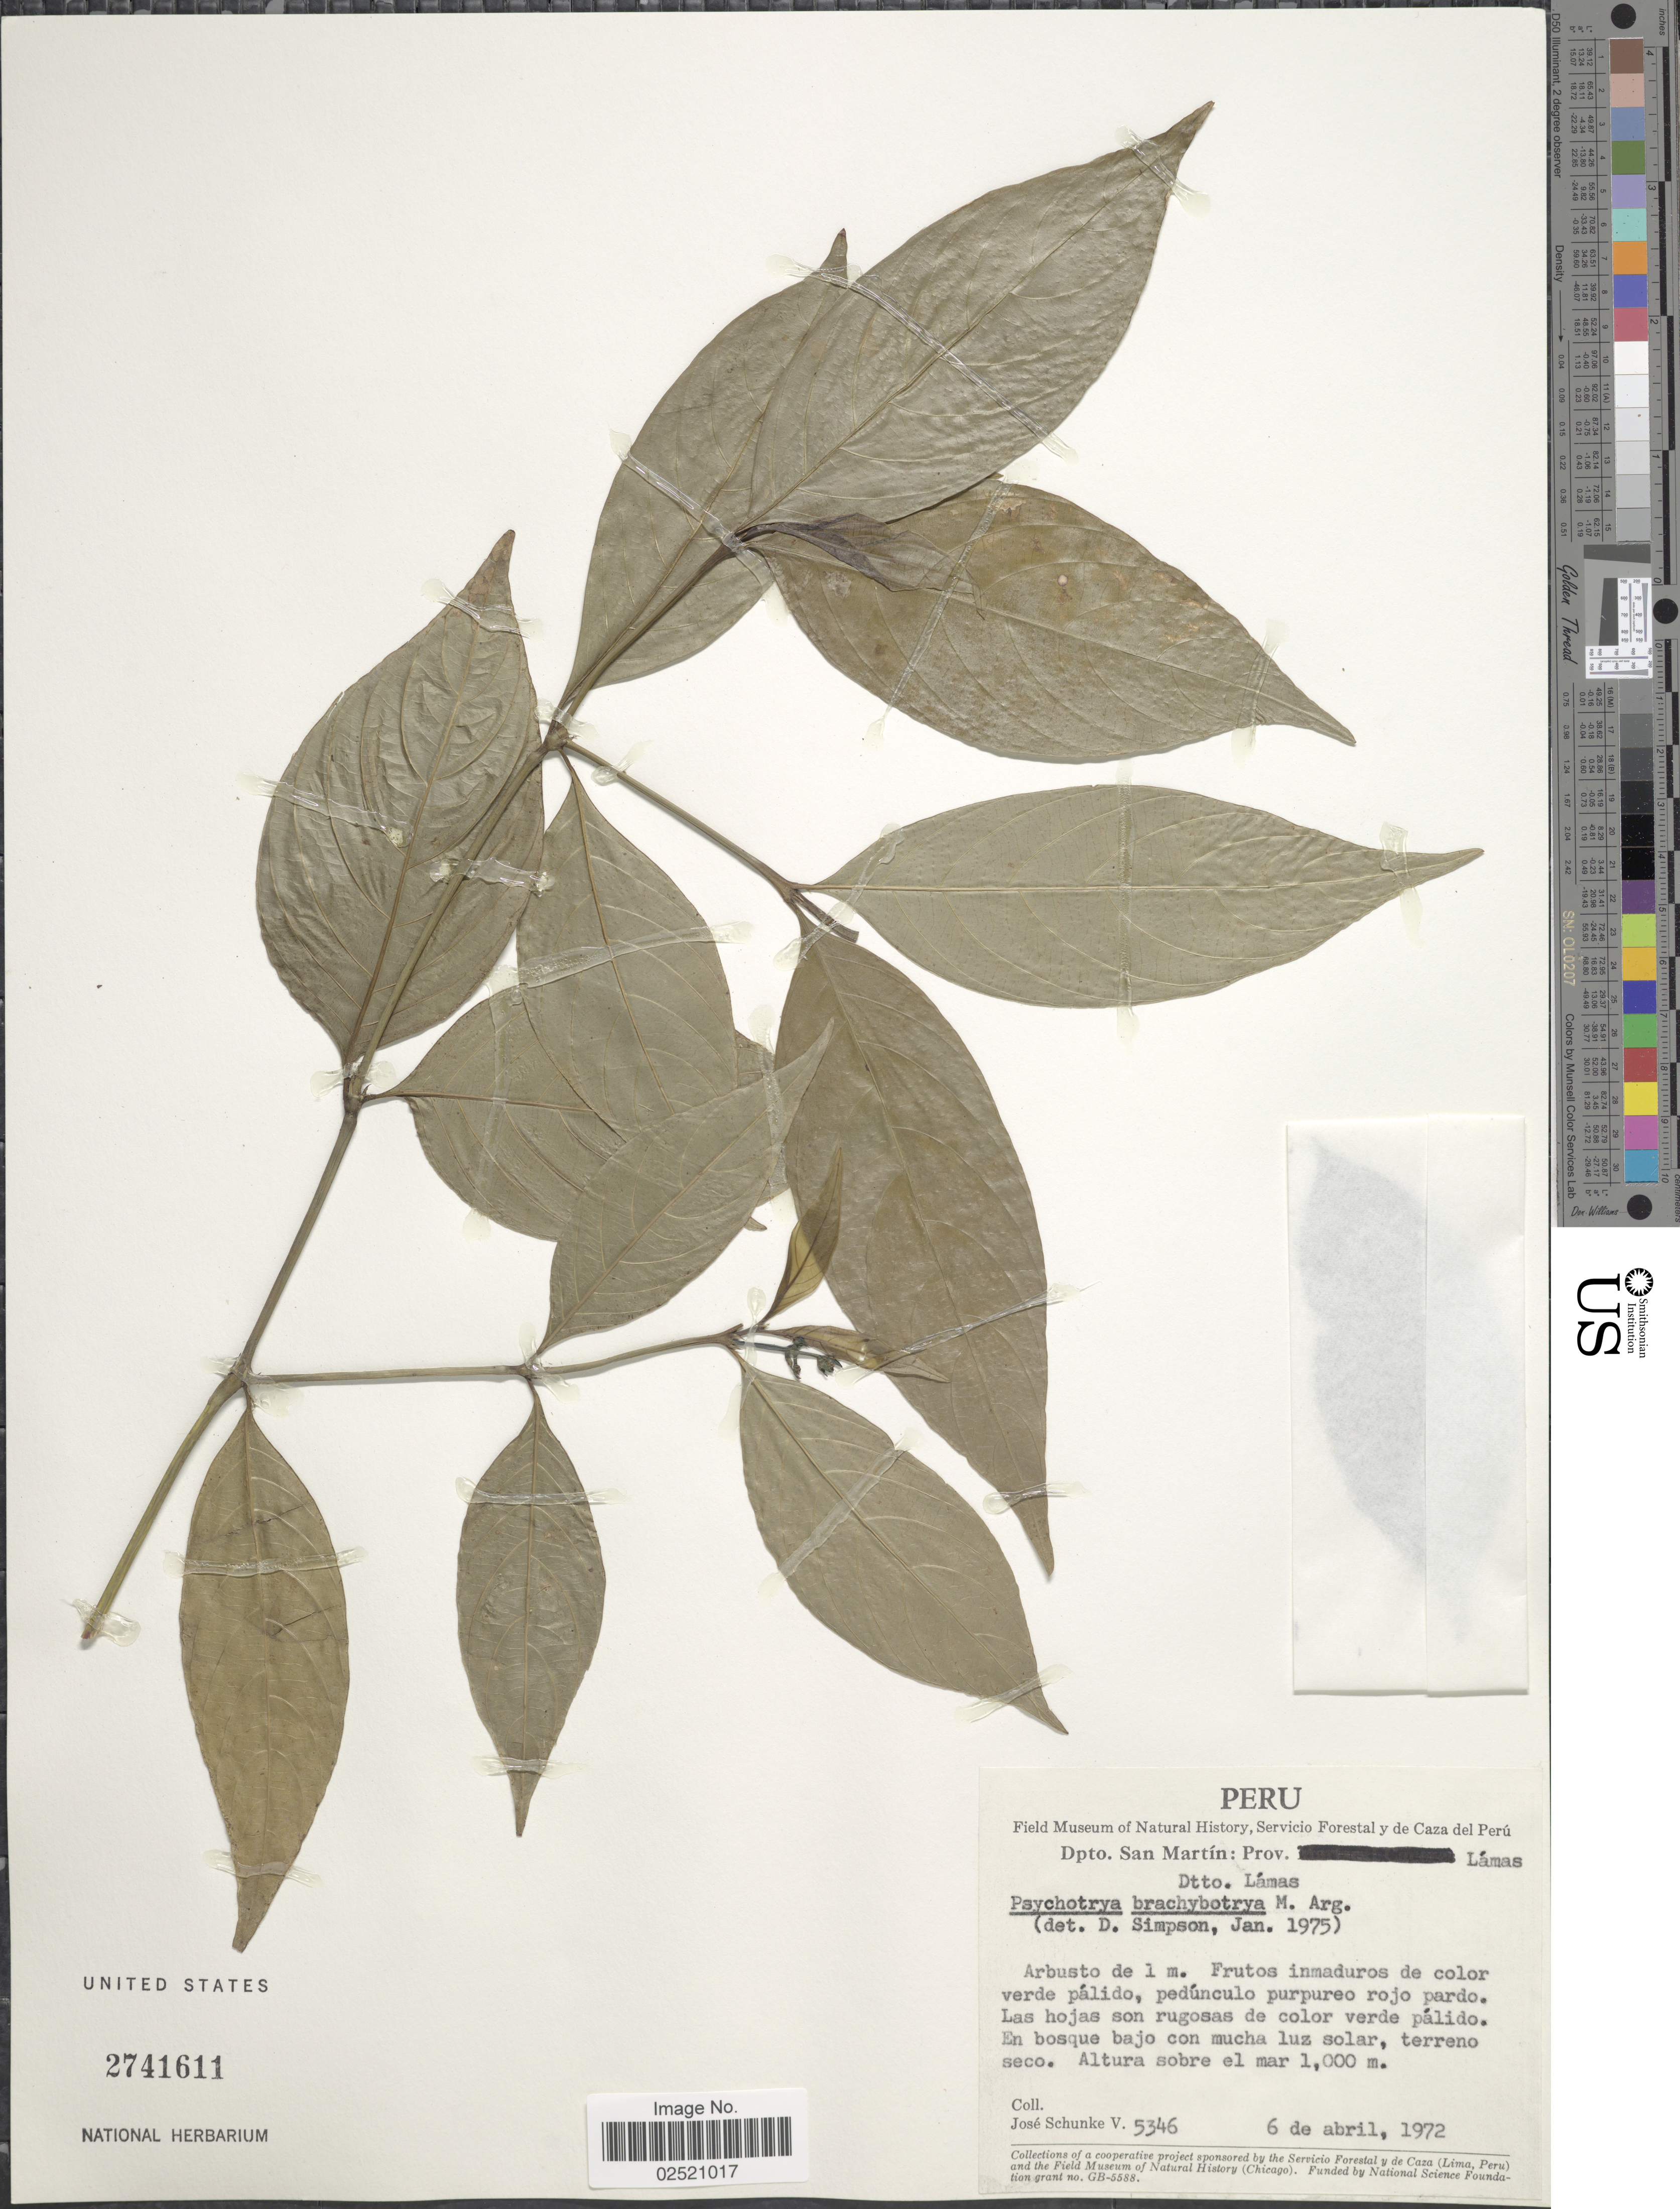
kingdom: Plantae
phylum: Tracheophyta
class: Magnoliopsida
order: Gentianales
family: Rubiaceae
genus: Psychotria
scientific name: Psychotria brachybotrya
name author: Müll. Arg.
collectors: J. Schunke Vigo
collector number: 5346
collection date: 1972-04-04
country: Peru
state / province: San Martín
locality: Prov. Lamas, Dtto. Lamas, en bosque bajo con mucha luz solar, terreno seco.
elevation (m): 1000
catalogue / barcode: US 2741611